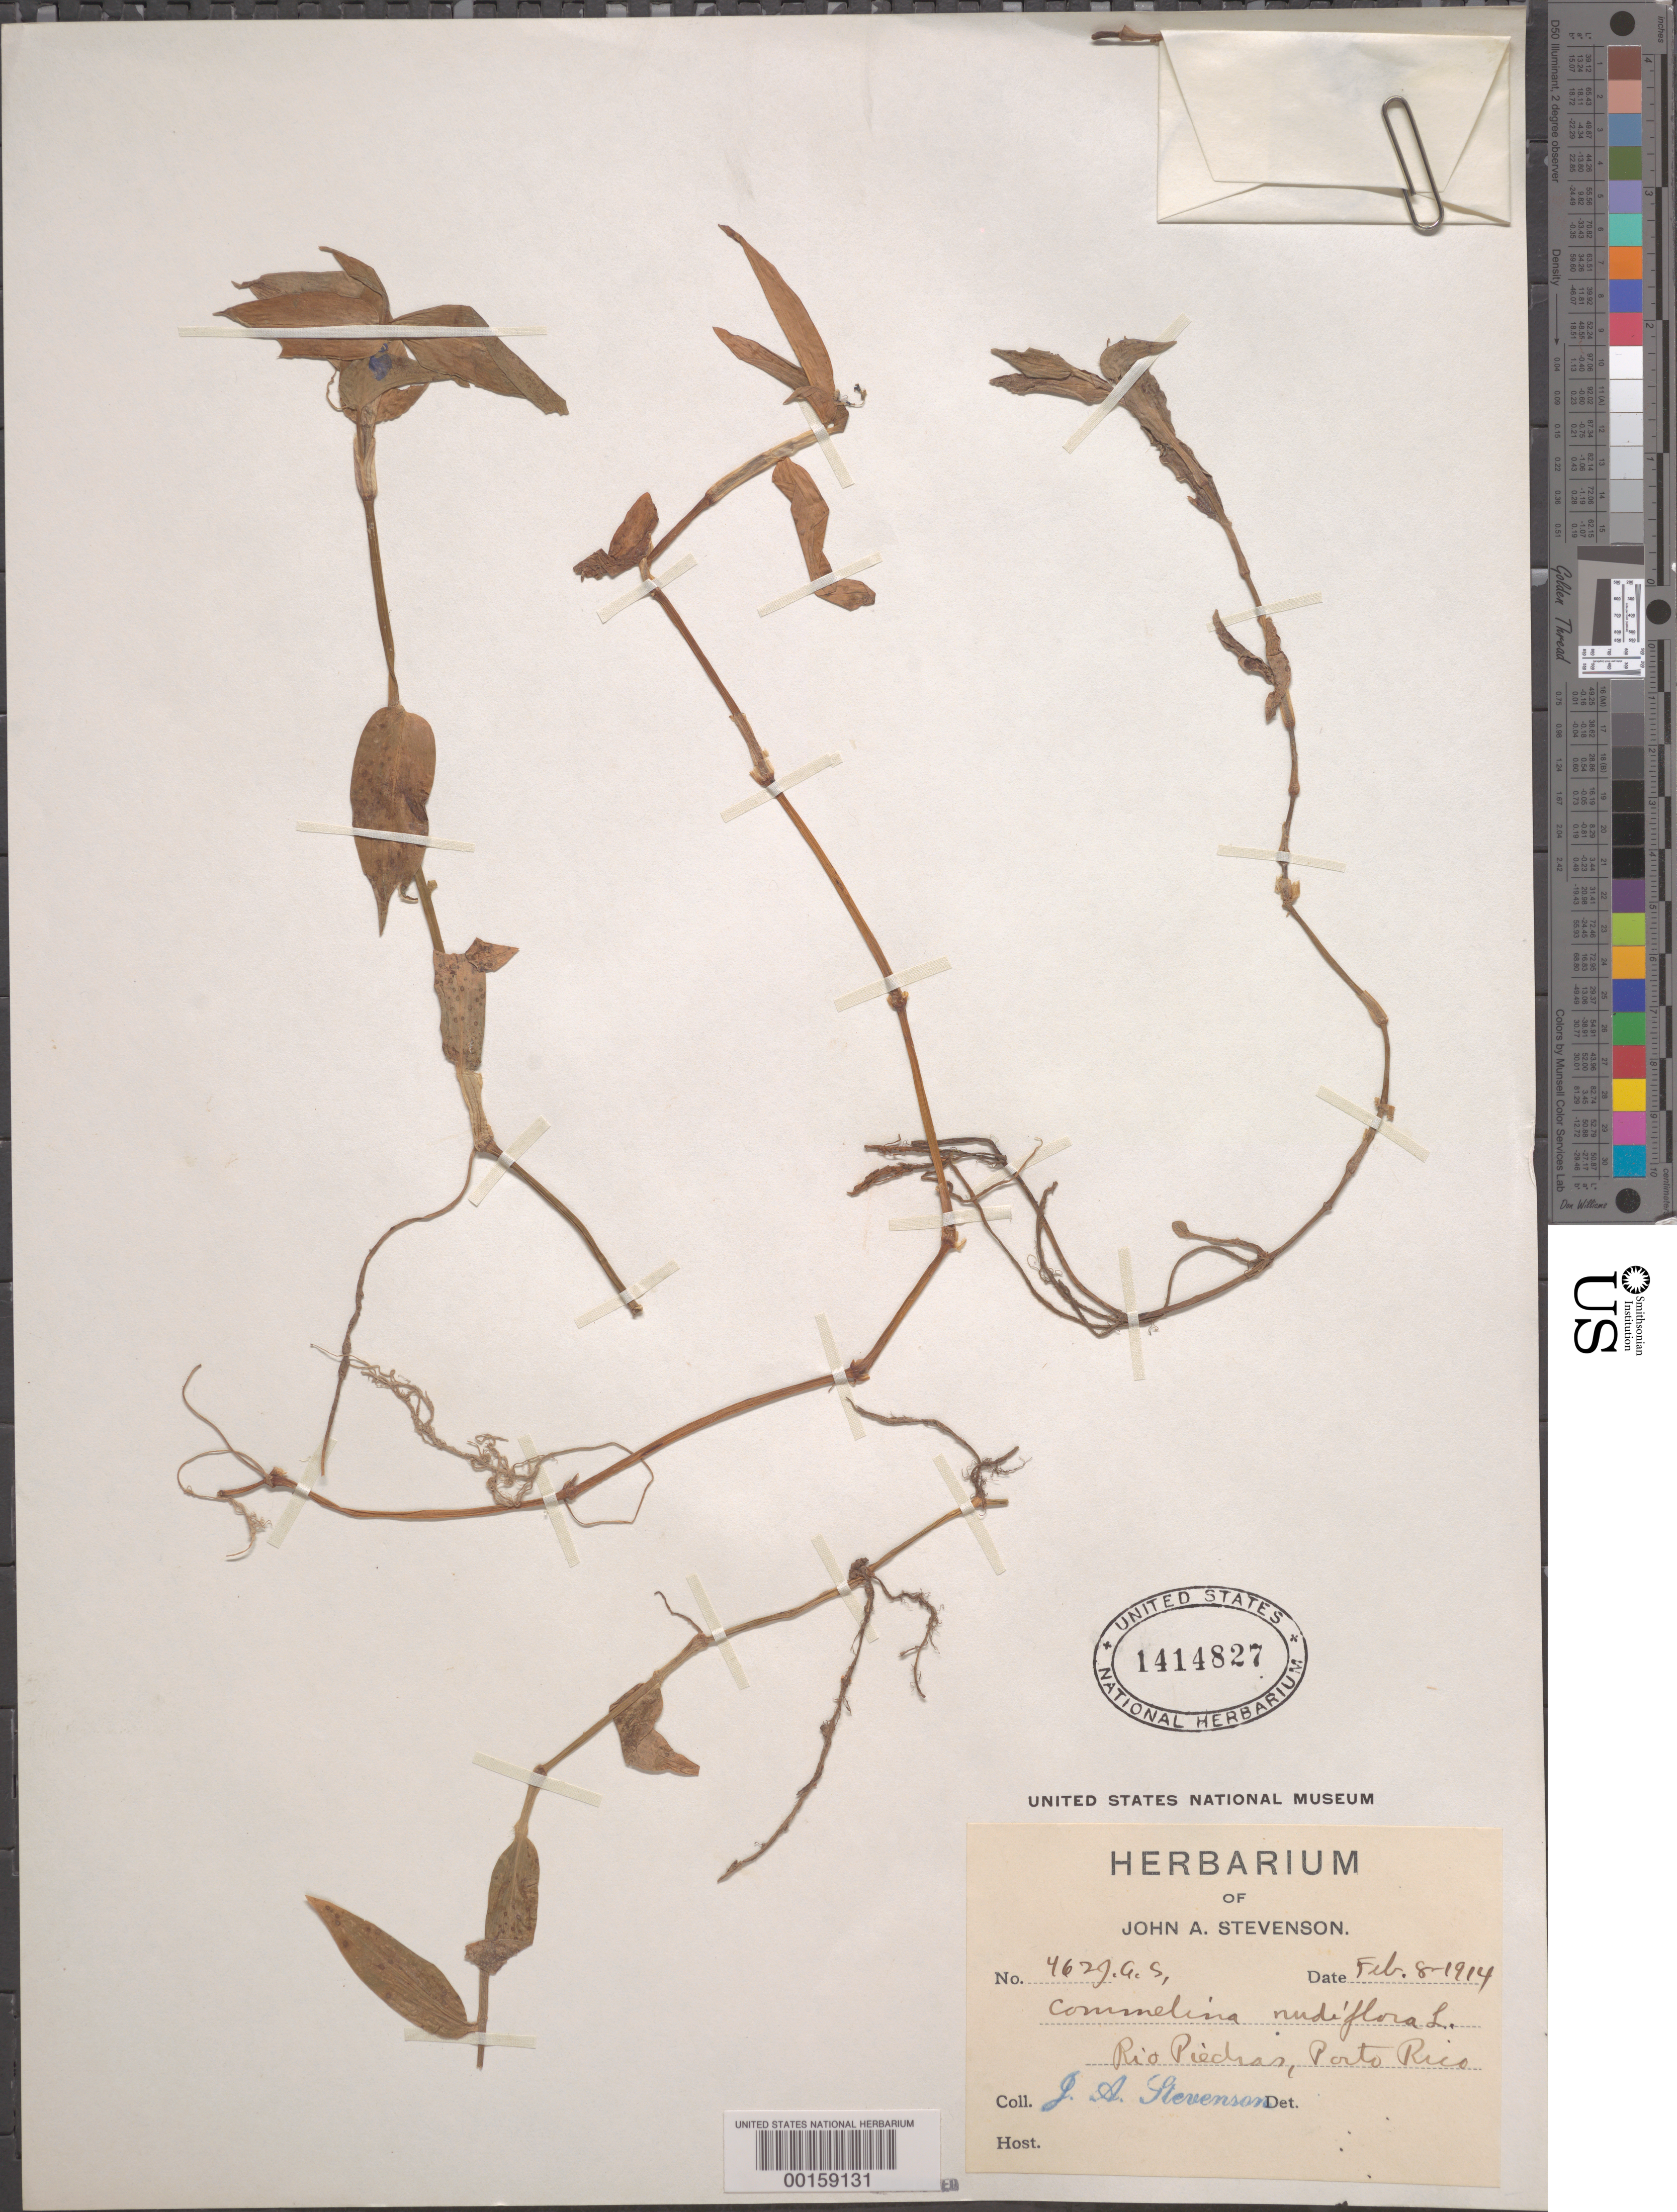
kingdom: Plantae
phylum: Tracheophyta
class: Liliopsida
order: Commelinales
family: Commelinaceae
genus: Commelina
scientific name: Commelina diffusa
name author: Burm. f.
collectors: J. Stevenson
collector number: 462jas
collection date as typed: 08 Feb 1914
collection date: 1914-02-08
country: Puerto Rico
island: Greater Antilles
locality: Rio piedras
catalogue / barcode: US 1414827